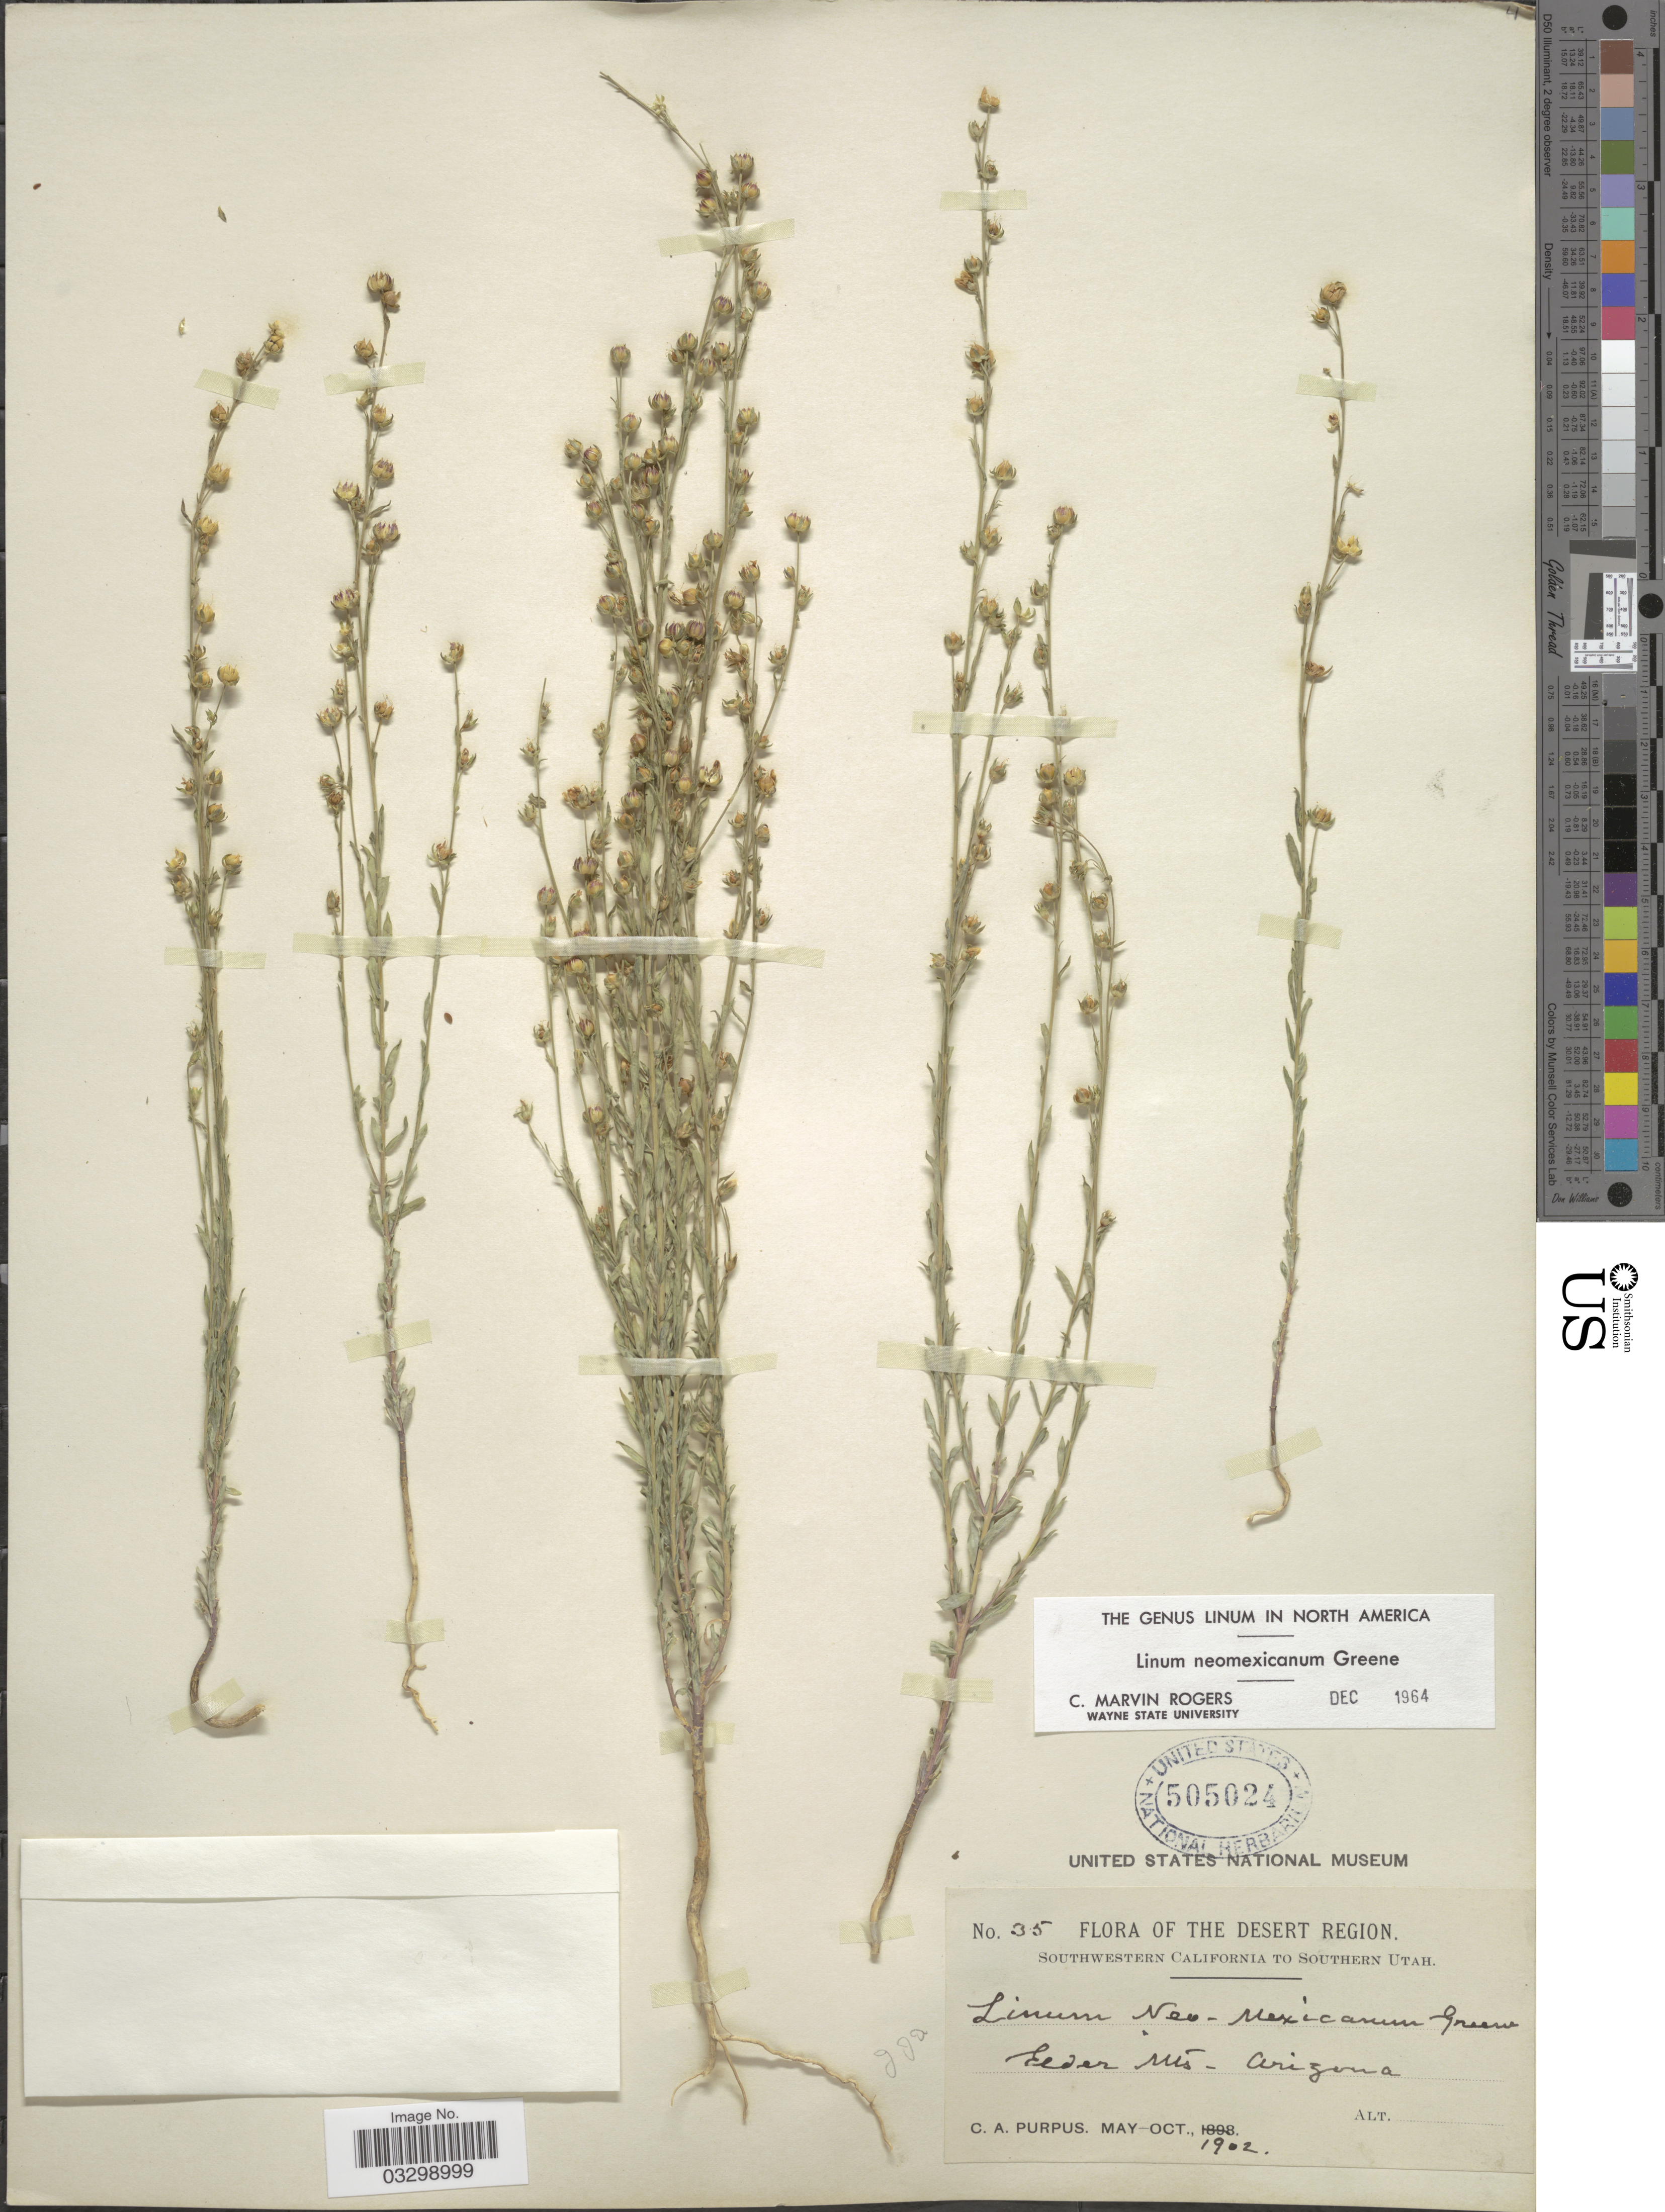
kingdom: Plantae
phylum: Tracheophyta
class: Magnoliopsida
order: Malpighiales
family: Linaceae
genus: Linum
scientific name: Linum neomexicanum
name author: Greene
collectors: C. A. Purpus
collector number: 35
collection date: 1902-05/1902-10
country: United States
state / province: Arizona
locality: Desert Region. Cedar Mts.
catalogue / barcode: US 505024